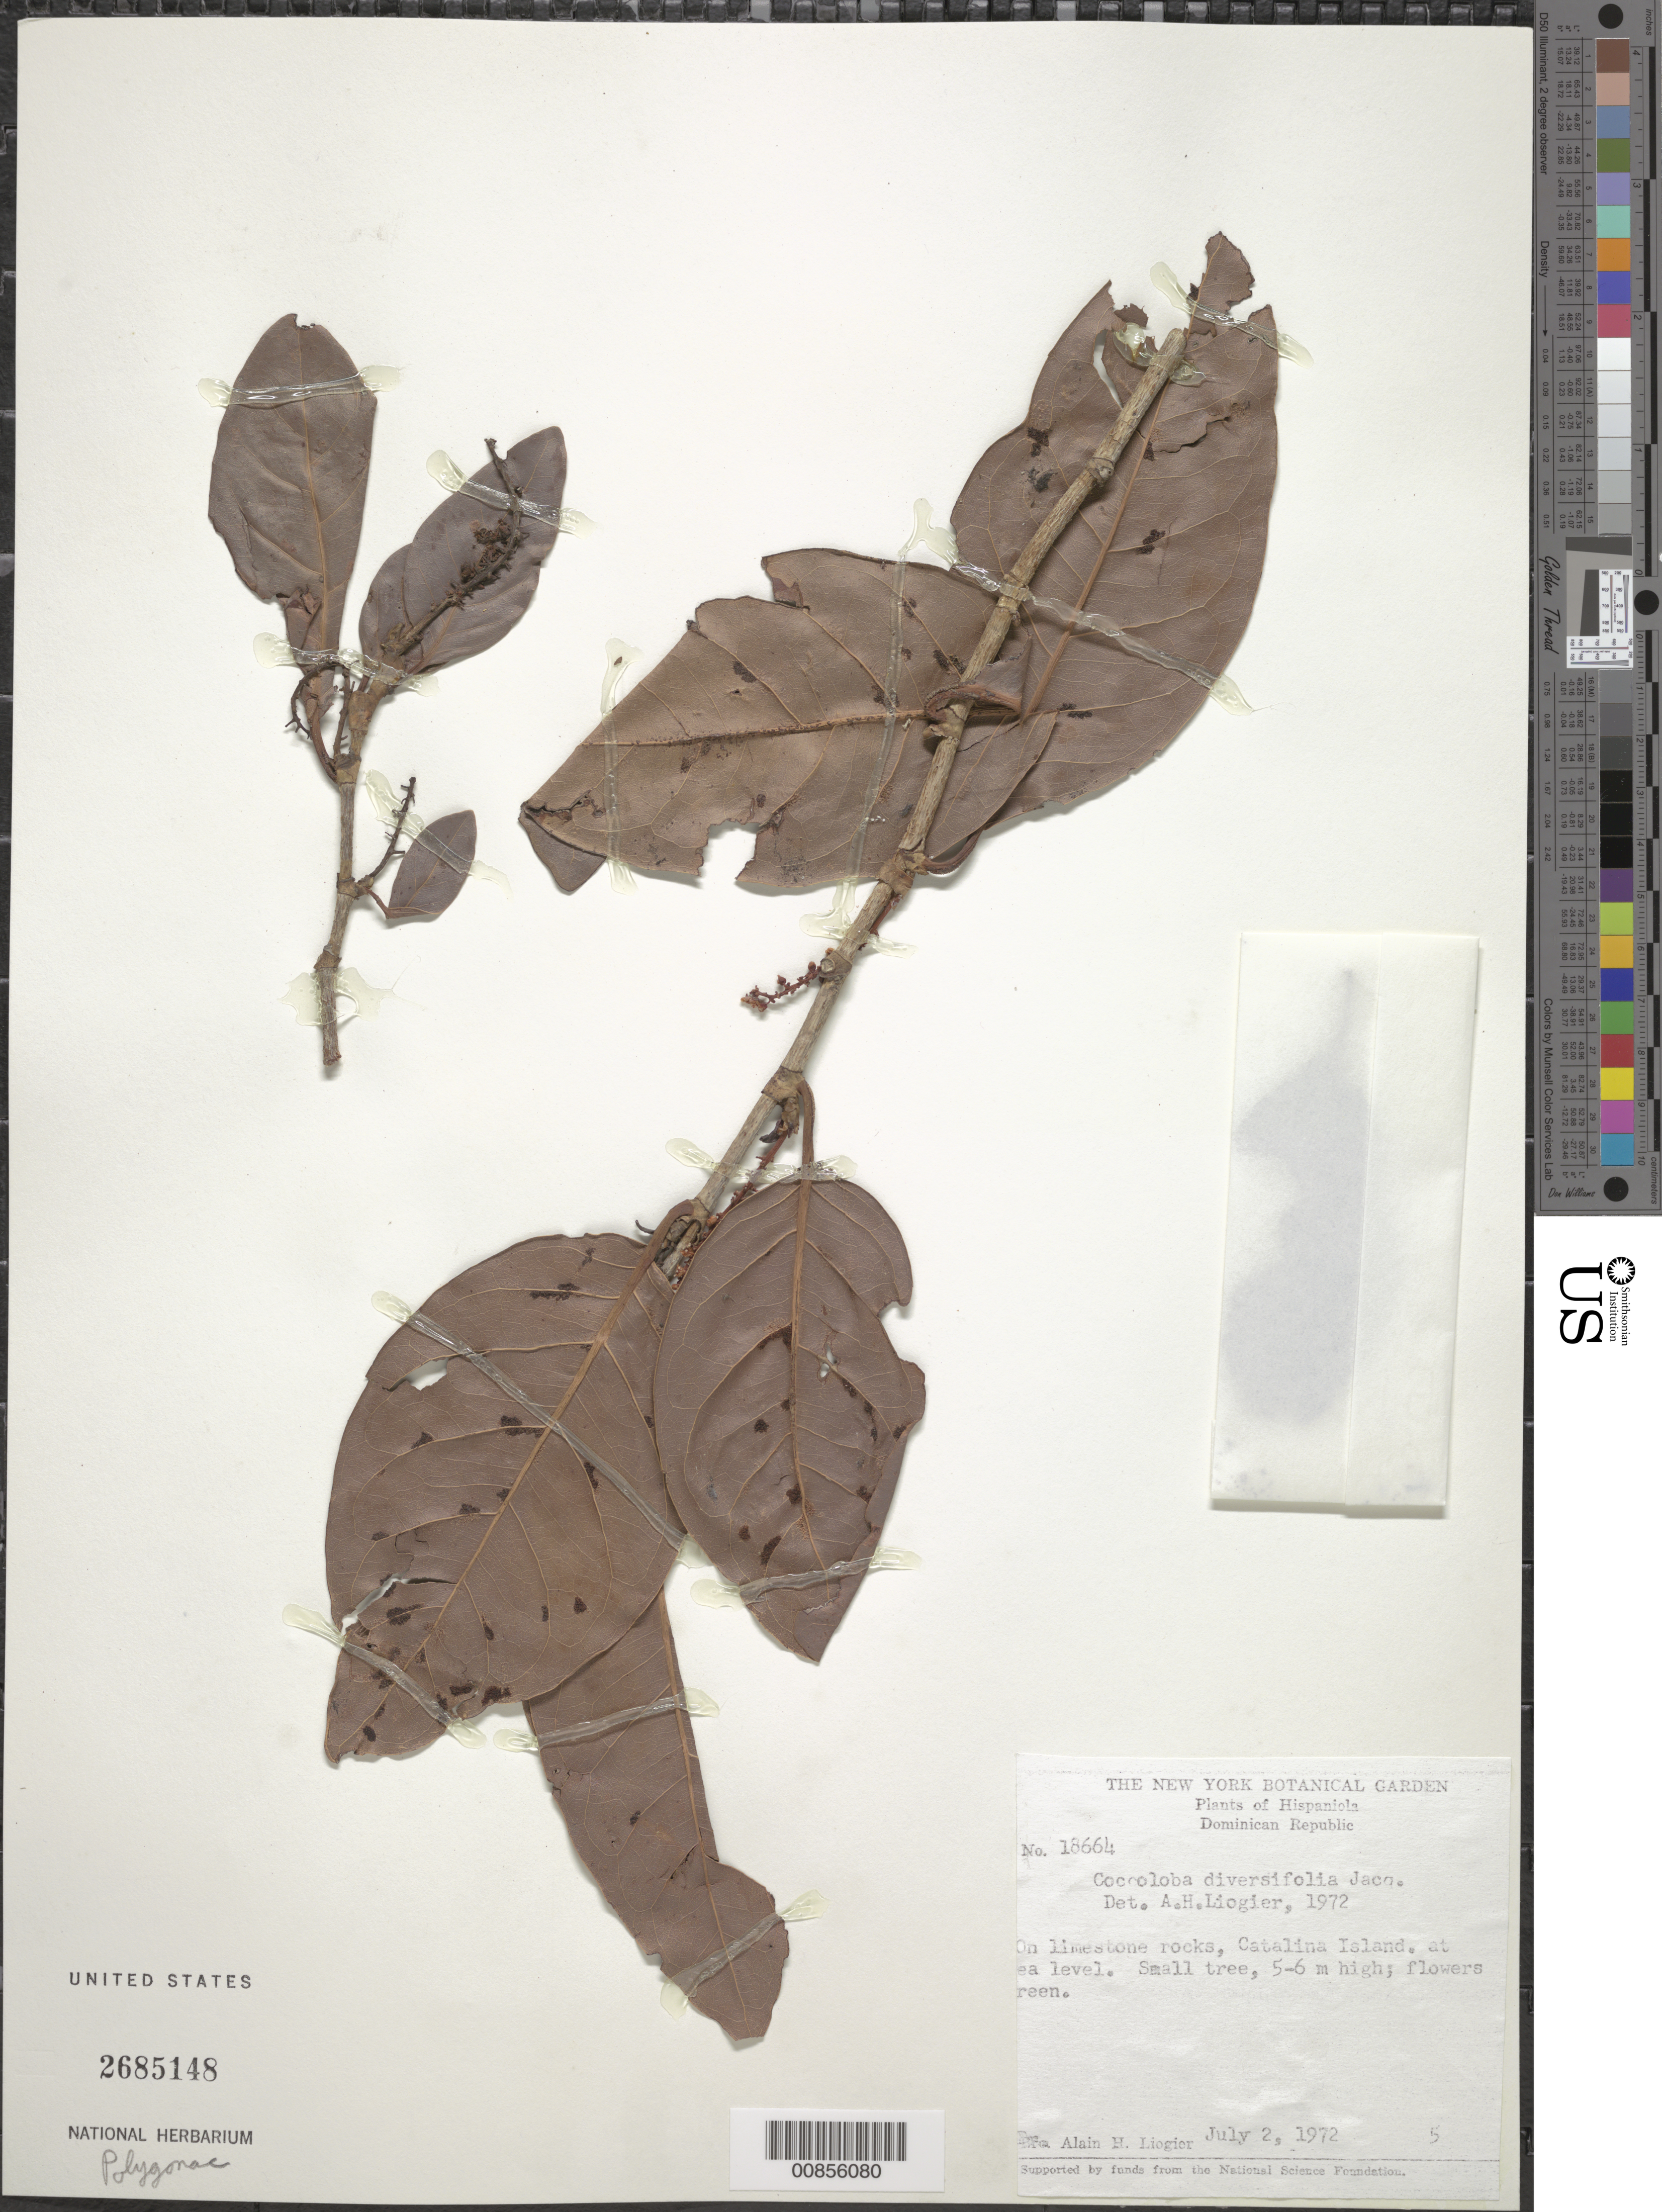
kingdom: Plantae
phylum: Tracheophyta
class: Magnoliopsida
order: Caryophyllales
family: Polygonaceae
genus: Coccoloba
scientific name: Coccoloba diversifolia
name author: Jacq.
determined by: Liogier, Alain H.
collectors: A. H. Liogier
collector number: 18664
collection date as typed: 02 Jul 1972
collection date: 1972-07-02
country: Dominican Republic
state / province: La Romana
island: Catalina I.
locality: Catalina Island.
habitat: On limestone rocks.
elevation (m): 0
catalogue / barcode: US 2685148